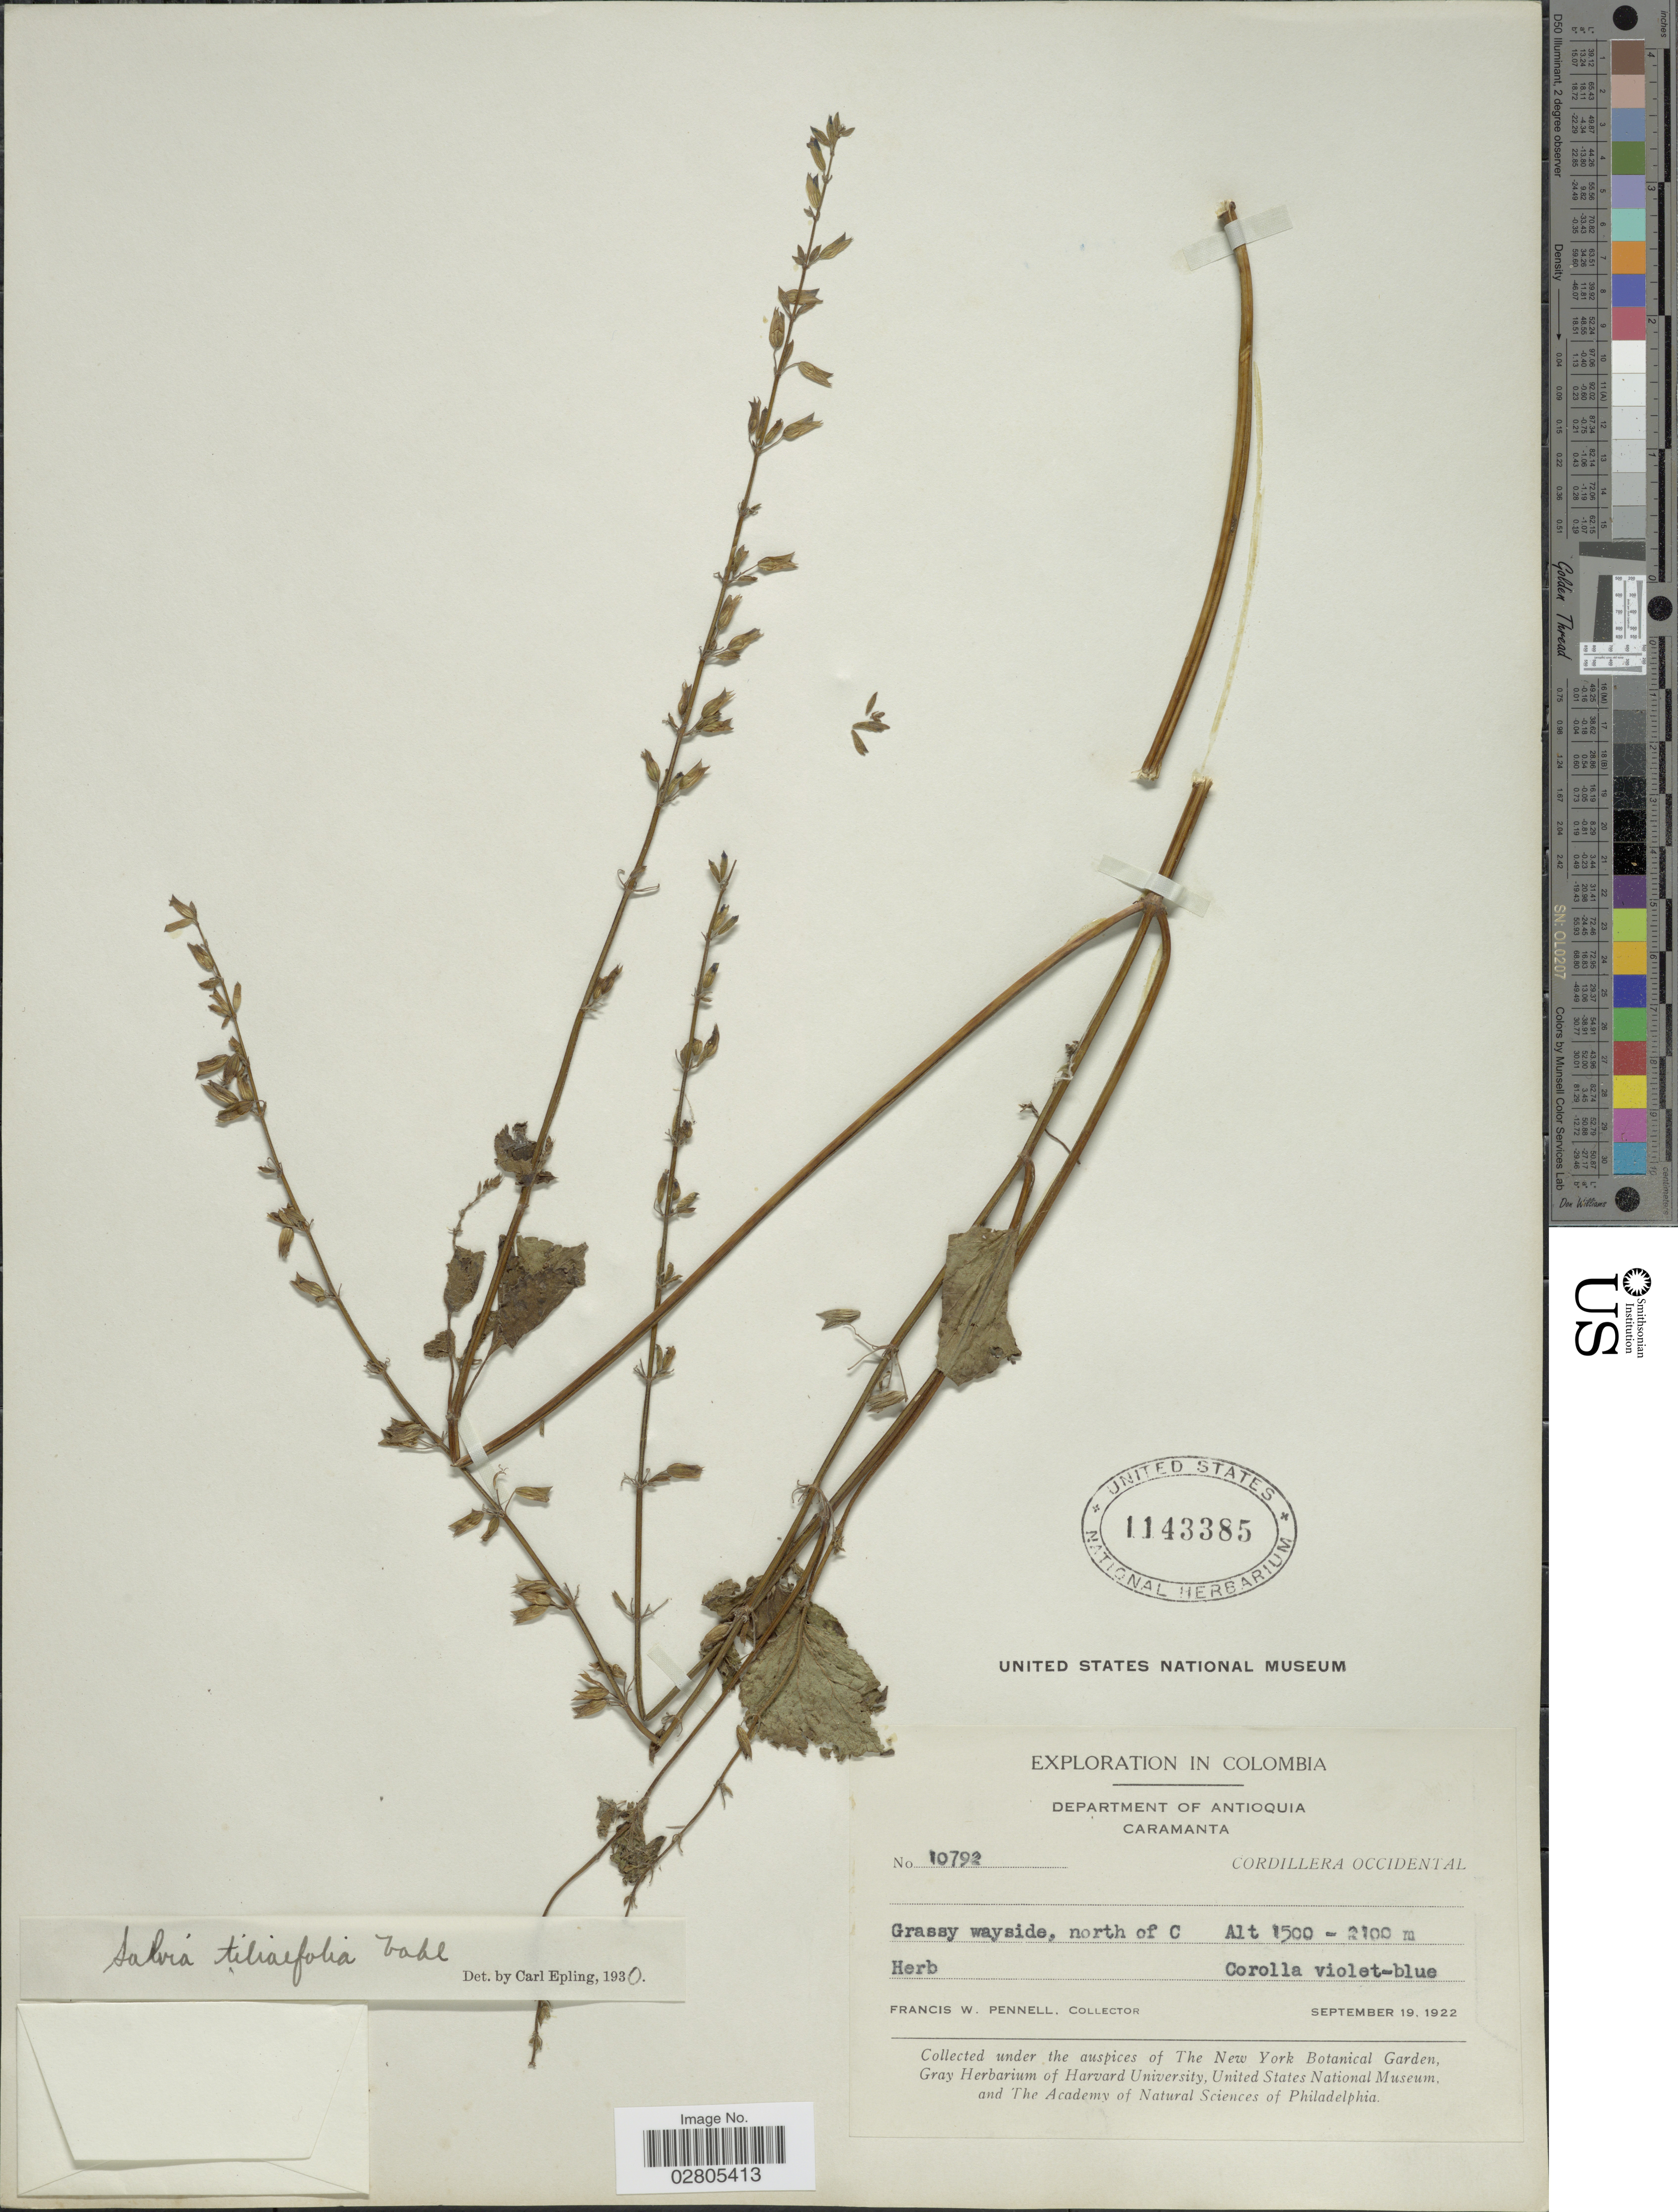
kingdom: Plantae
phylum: Tracheophyta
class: Magnoliopsida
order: Lamiales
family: Lamiaceae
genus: Salvia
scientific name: Salvia tiliifolia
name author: Vahl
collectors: F. W. Pennell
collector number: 10792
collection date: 1922-09-19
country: Colombia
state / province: Antioquia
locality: Department of Antioquia, Caramanta. Cordillera Occidental. North of C.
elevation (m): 1500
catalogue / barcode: US 1143385